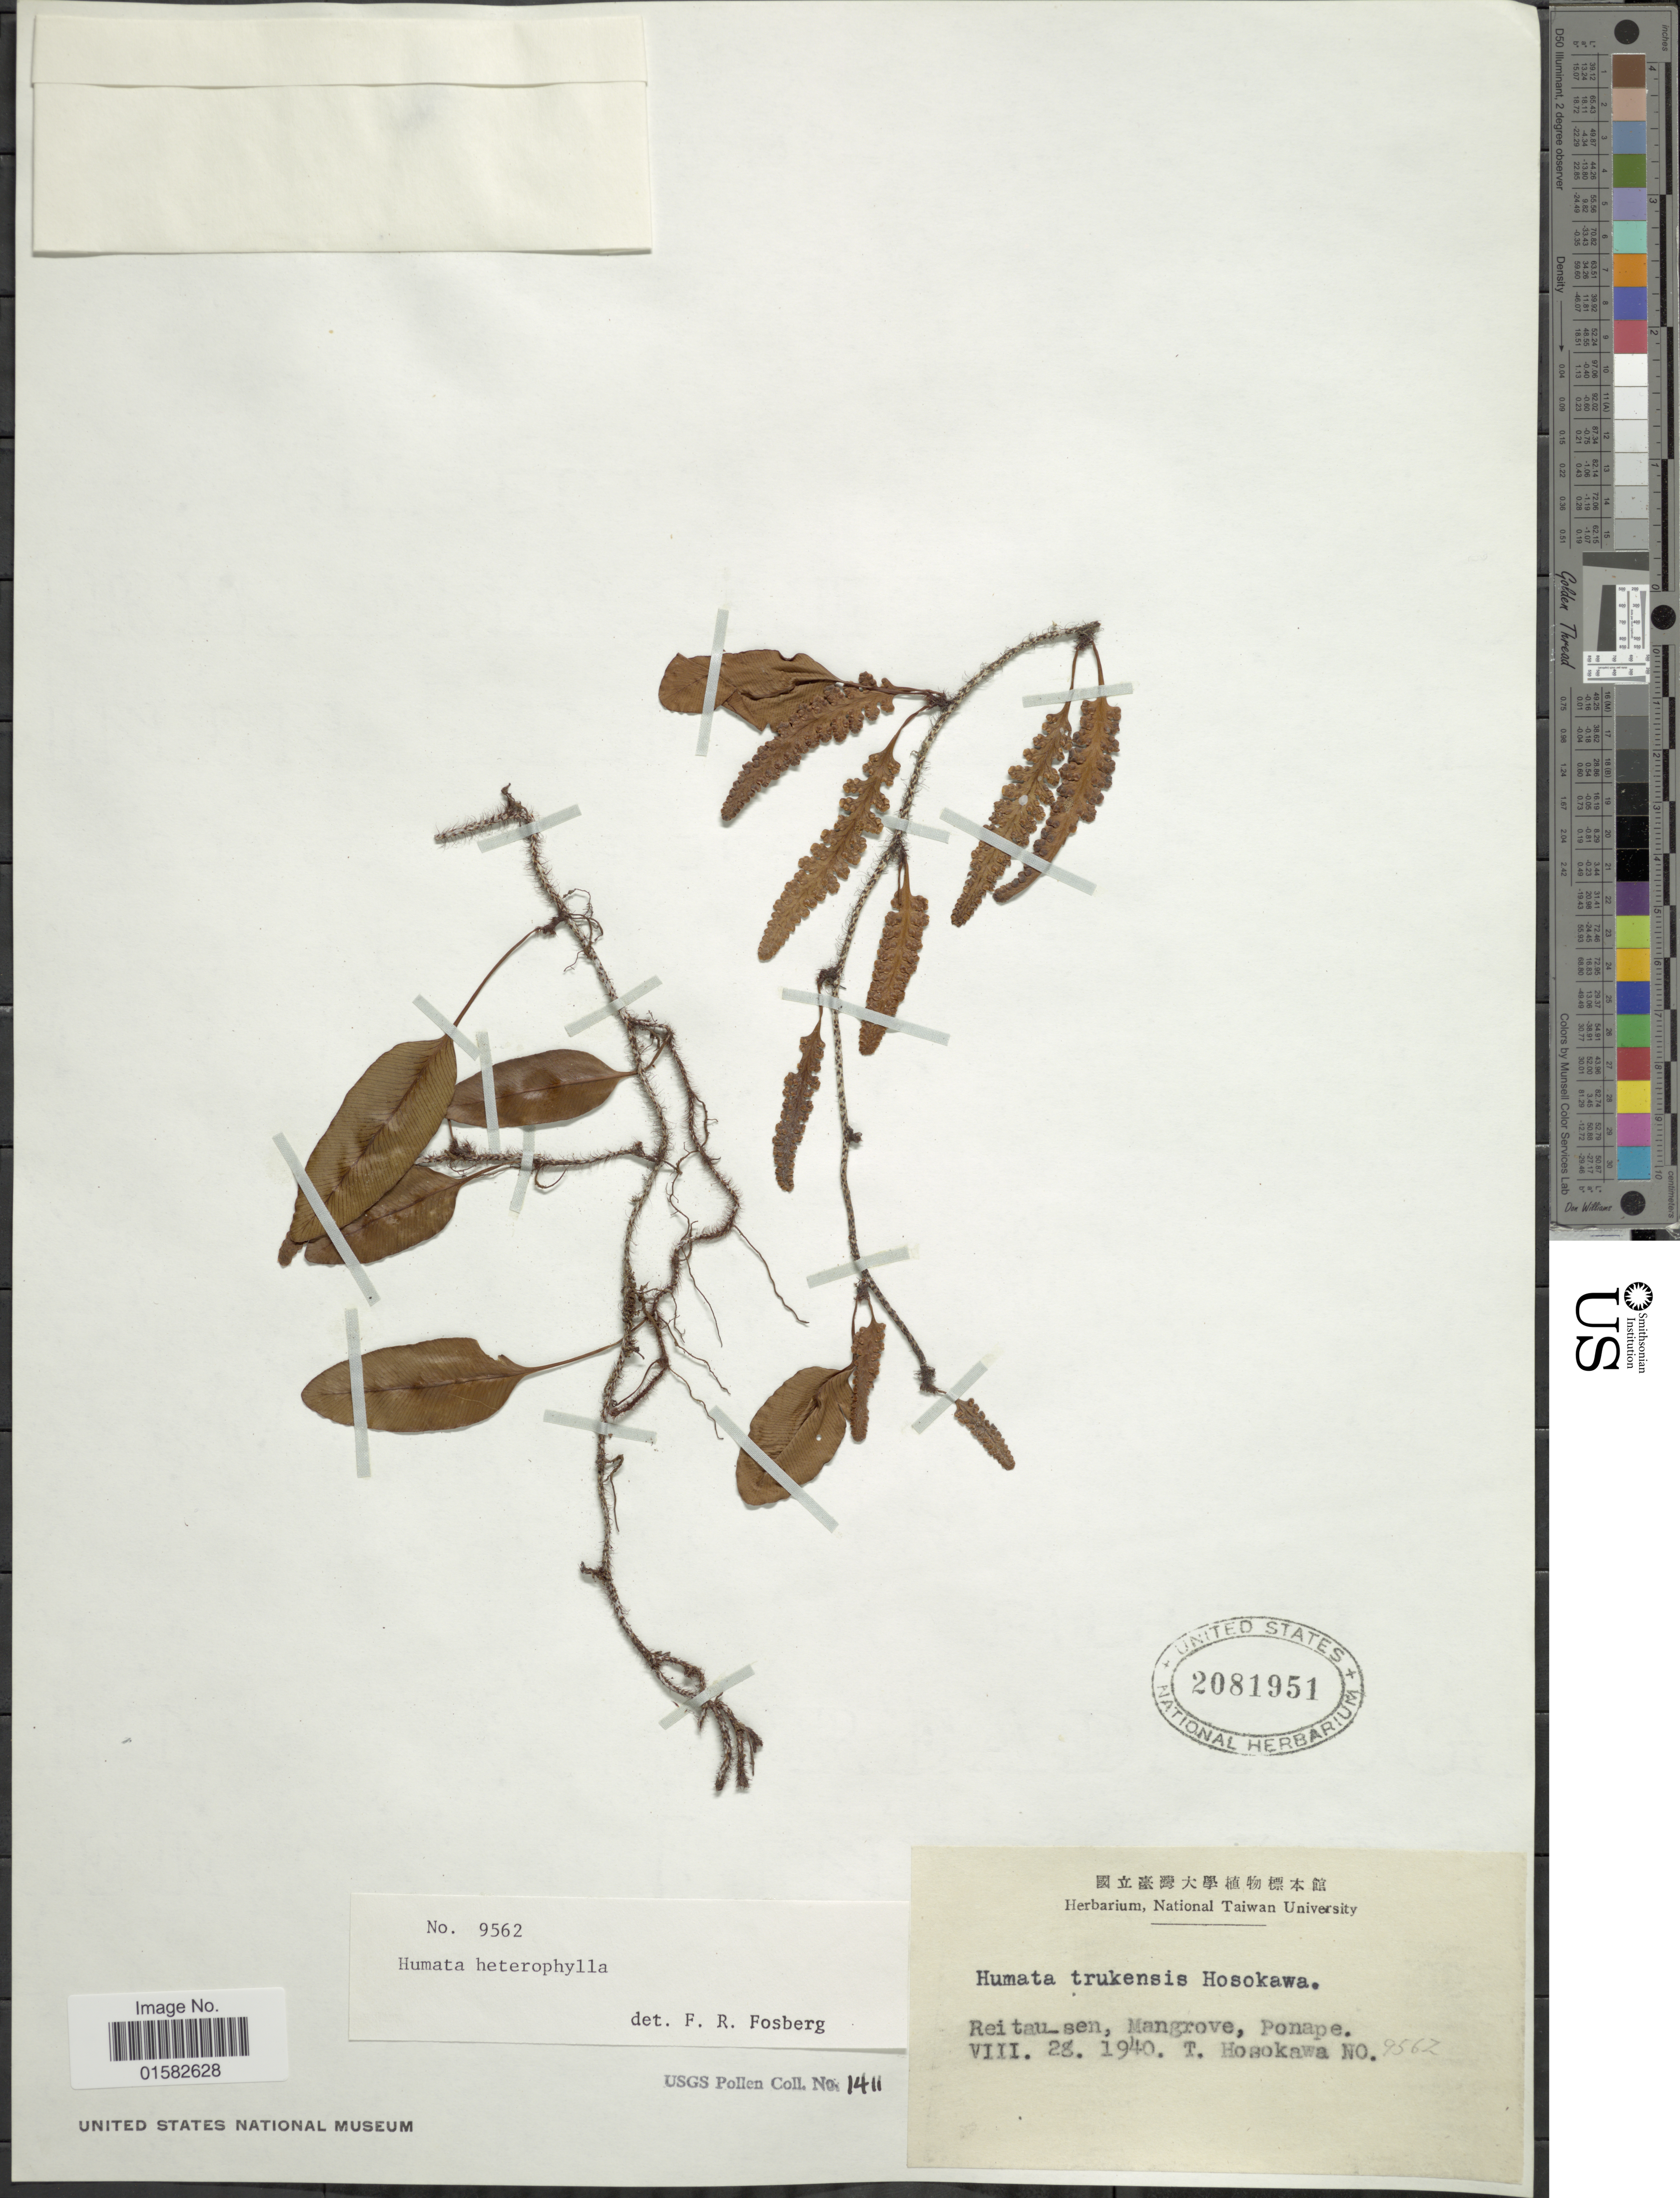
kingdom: Plantae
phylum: Tracheophyta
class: Polypodiopsida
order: Polypodiales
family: Davalliaceae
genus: Humata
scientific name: Humata heterophylla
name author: (Sm.) Desv.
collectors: T. Hosokawa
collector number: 9562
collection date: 1940-08-28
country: Micronesia, Federated States of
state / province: Pohnpei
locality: Reitau_sen, Mangrove, Ponape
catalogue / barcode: US 2081951